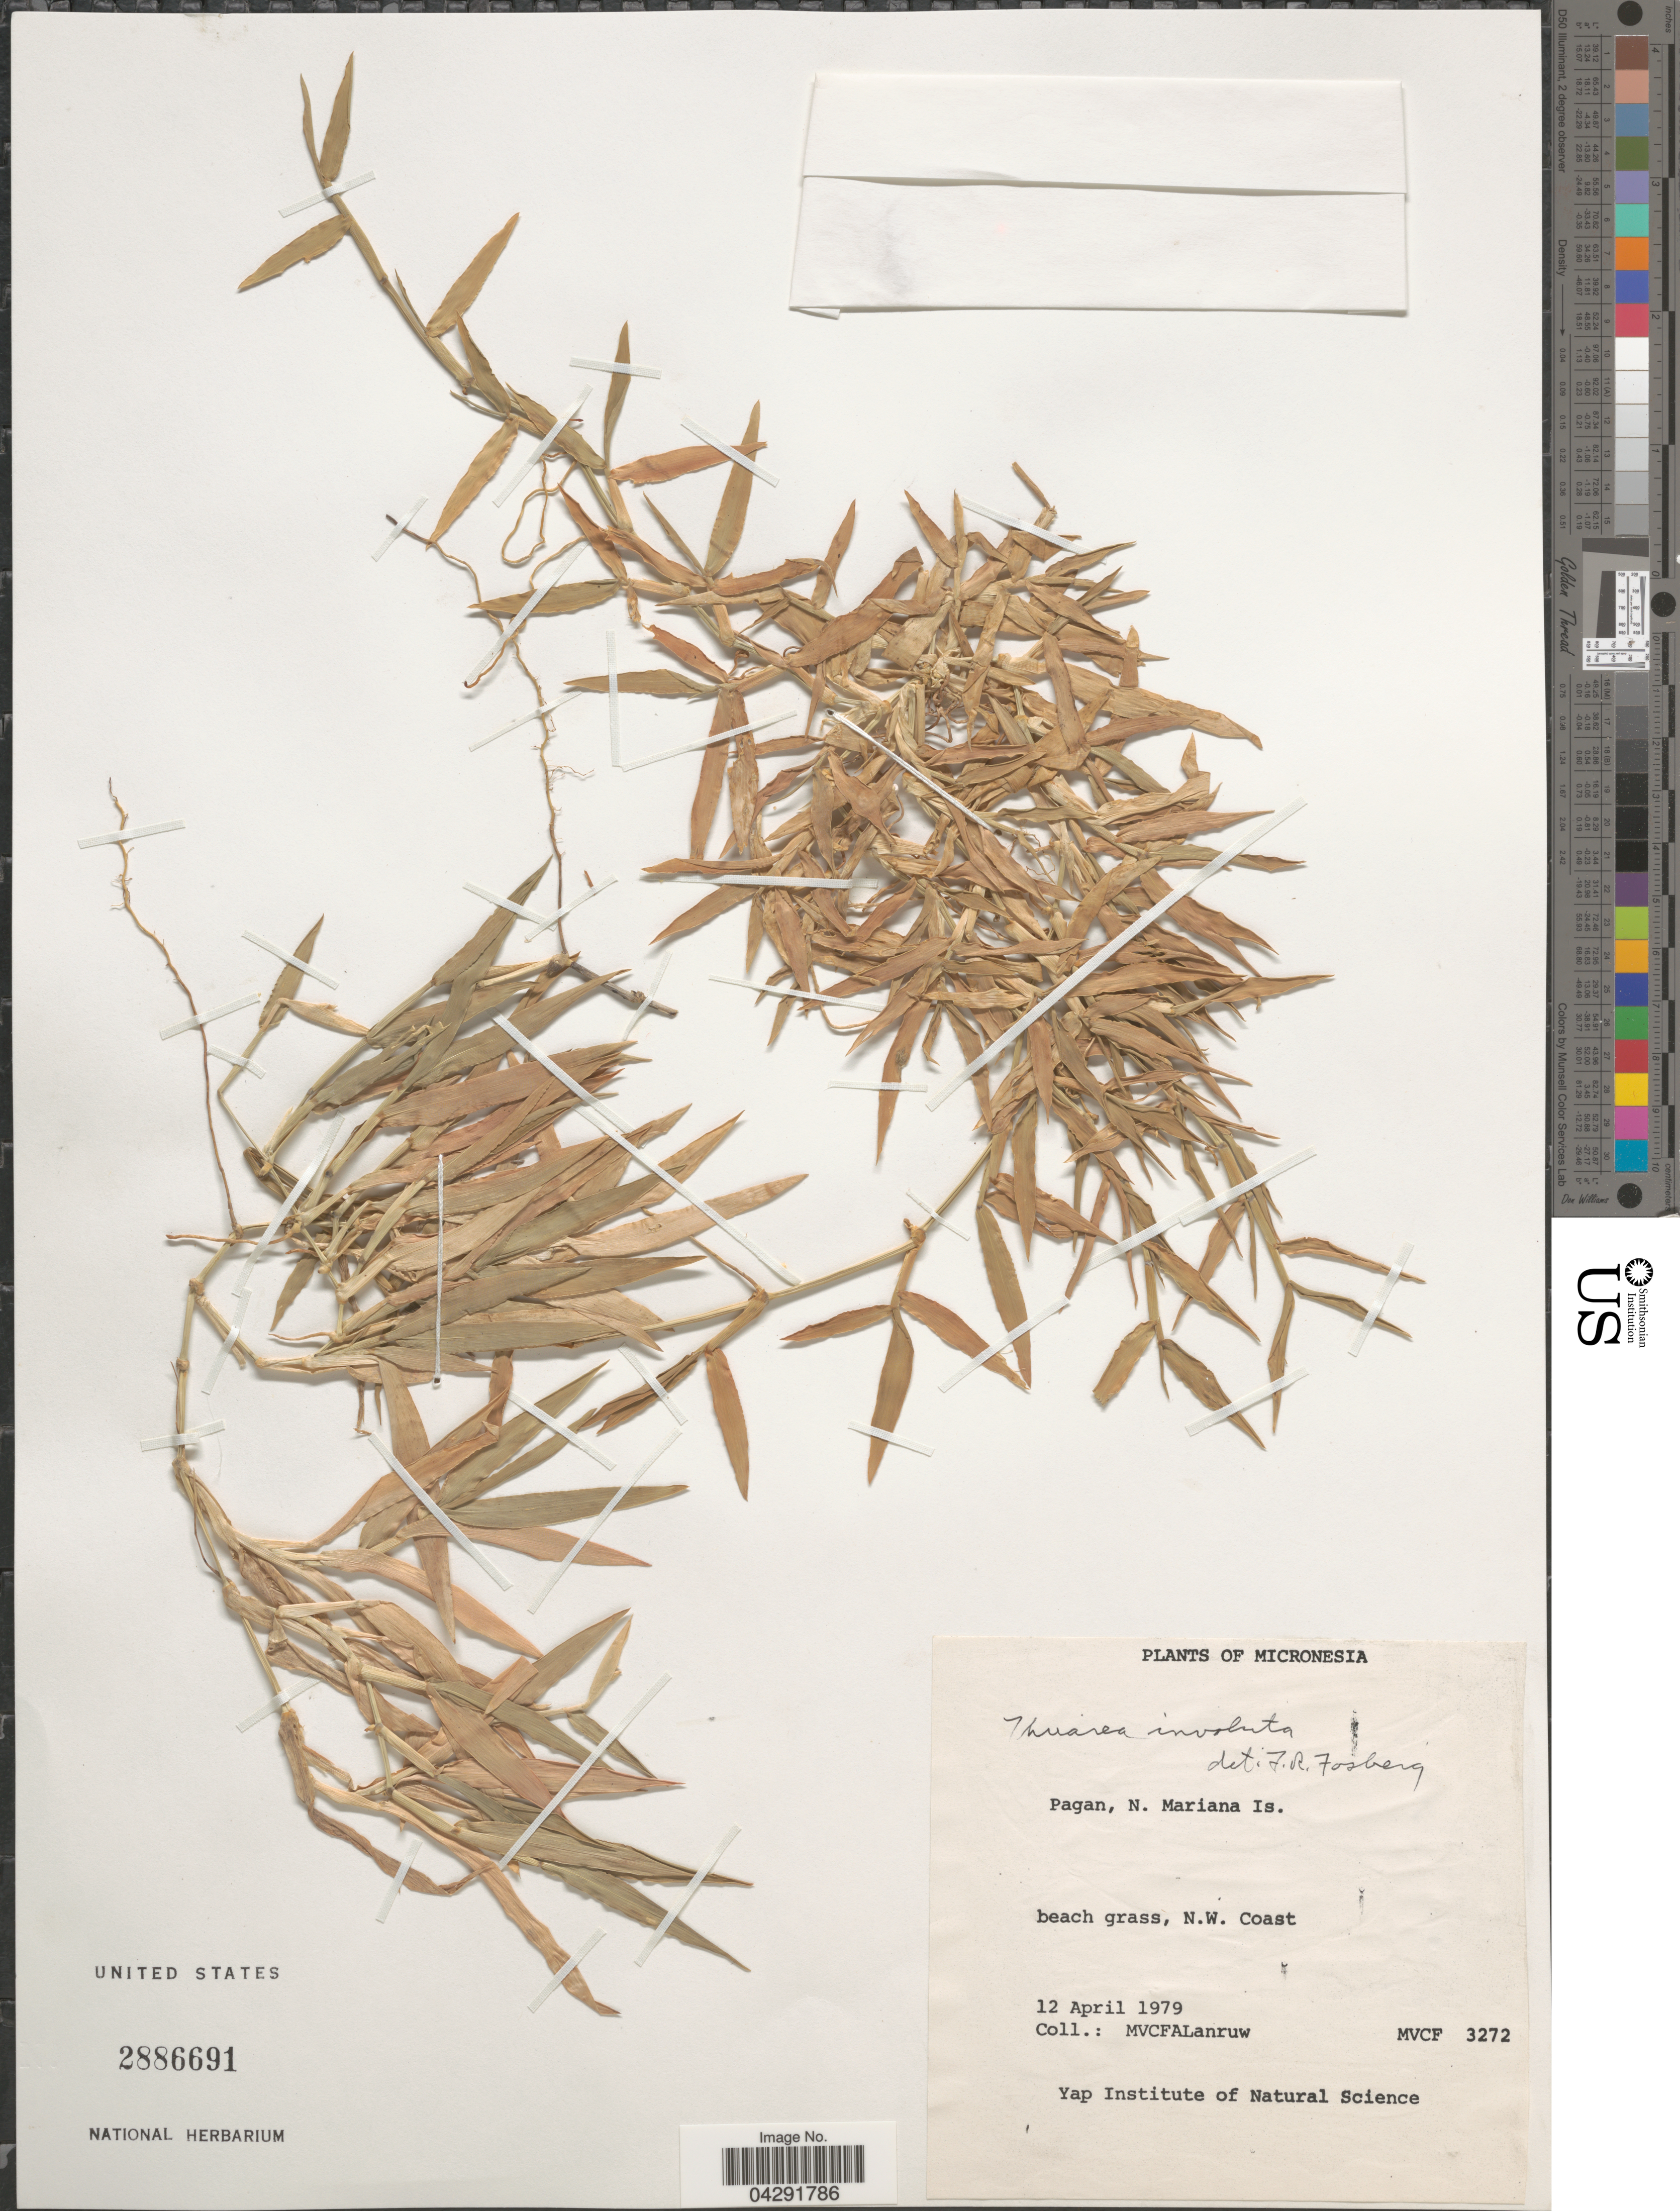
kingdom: Plantae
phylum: Tracheophyta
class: Liliopsida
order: Poales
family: Poaceae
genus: Thuarea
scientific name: Thuarea involuta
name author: (G. Forst.) R. Br. ex Sm.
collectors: M. V. Falanruw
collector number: MVCF3272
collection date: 1979-04-12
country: Northern Mariana Islands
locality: Micronesia. Pagan, N. Mariana Is. Beach grass, N.W. Coast.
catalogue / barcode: US 2886691